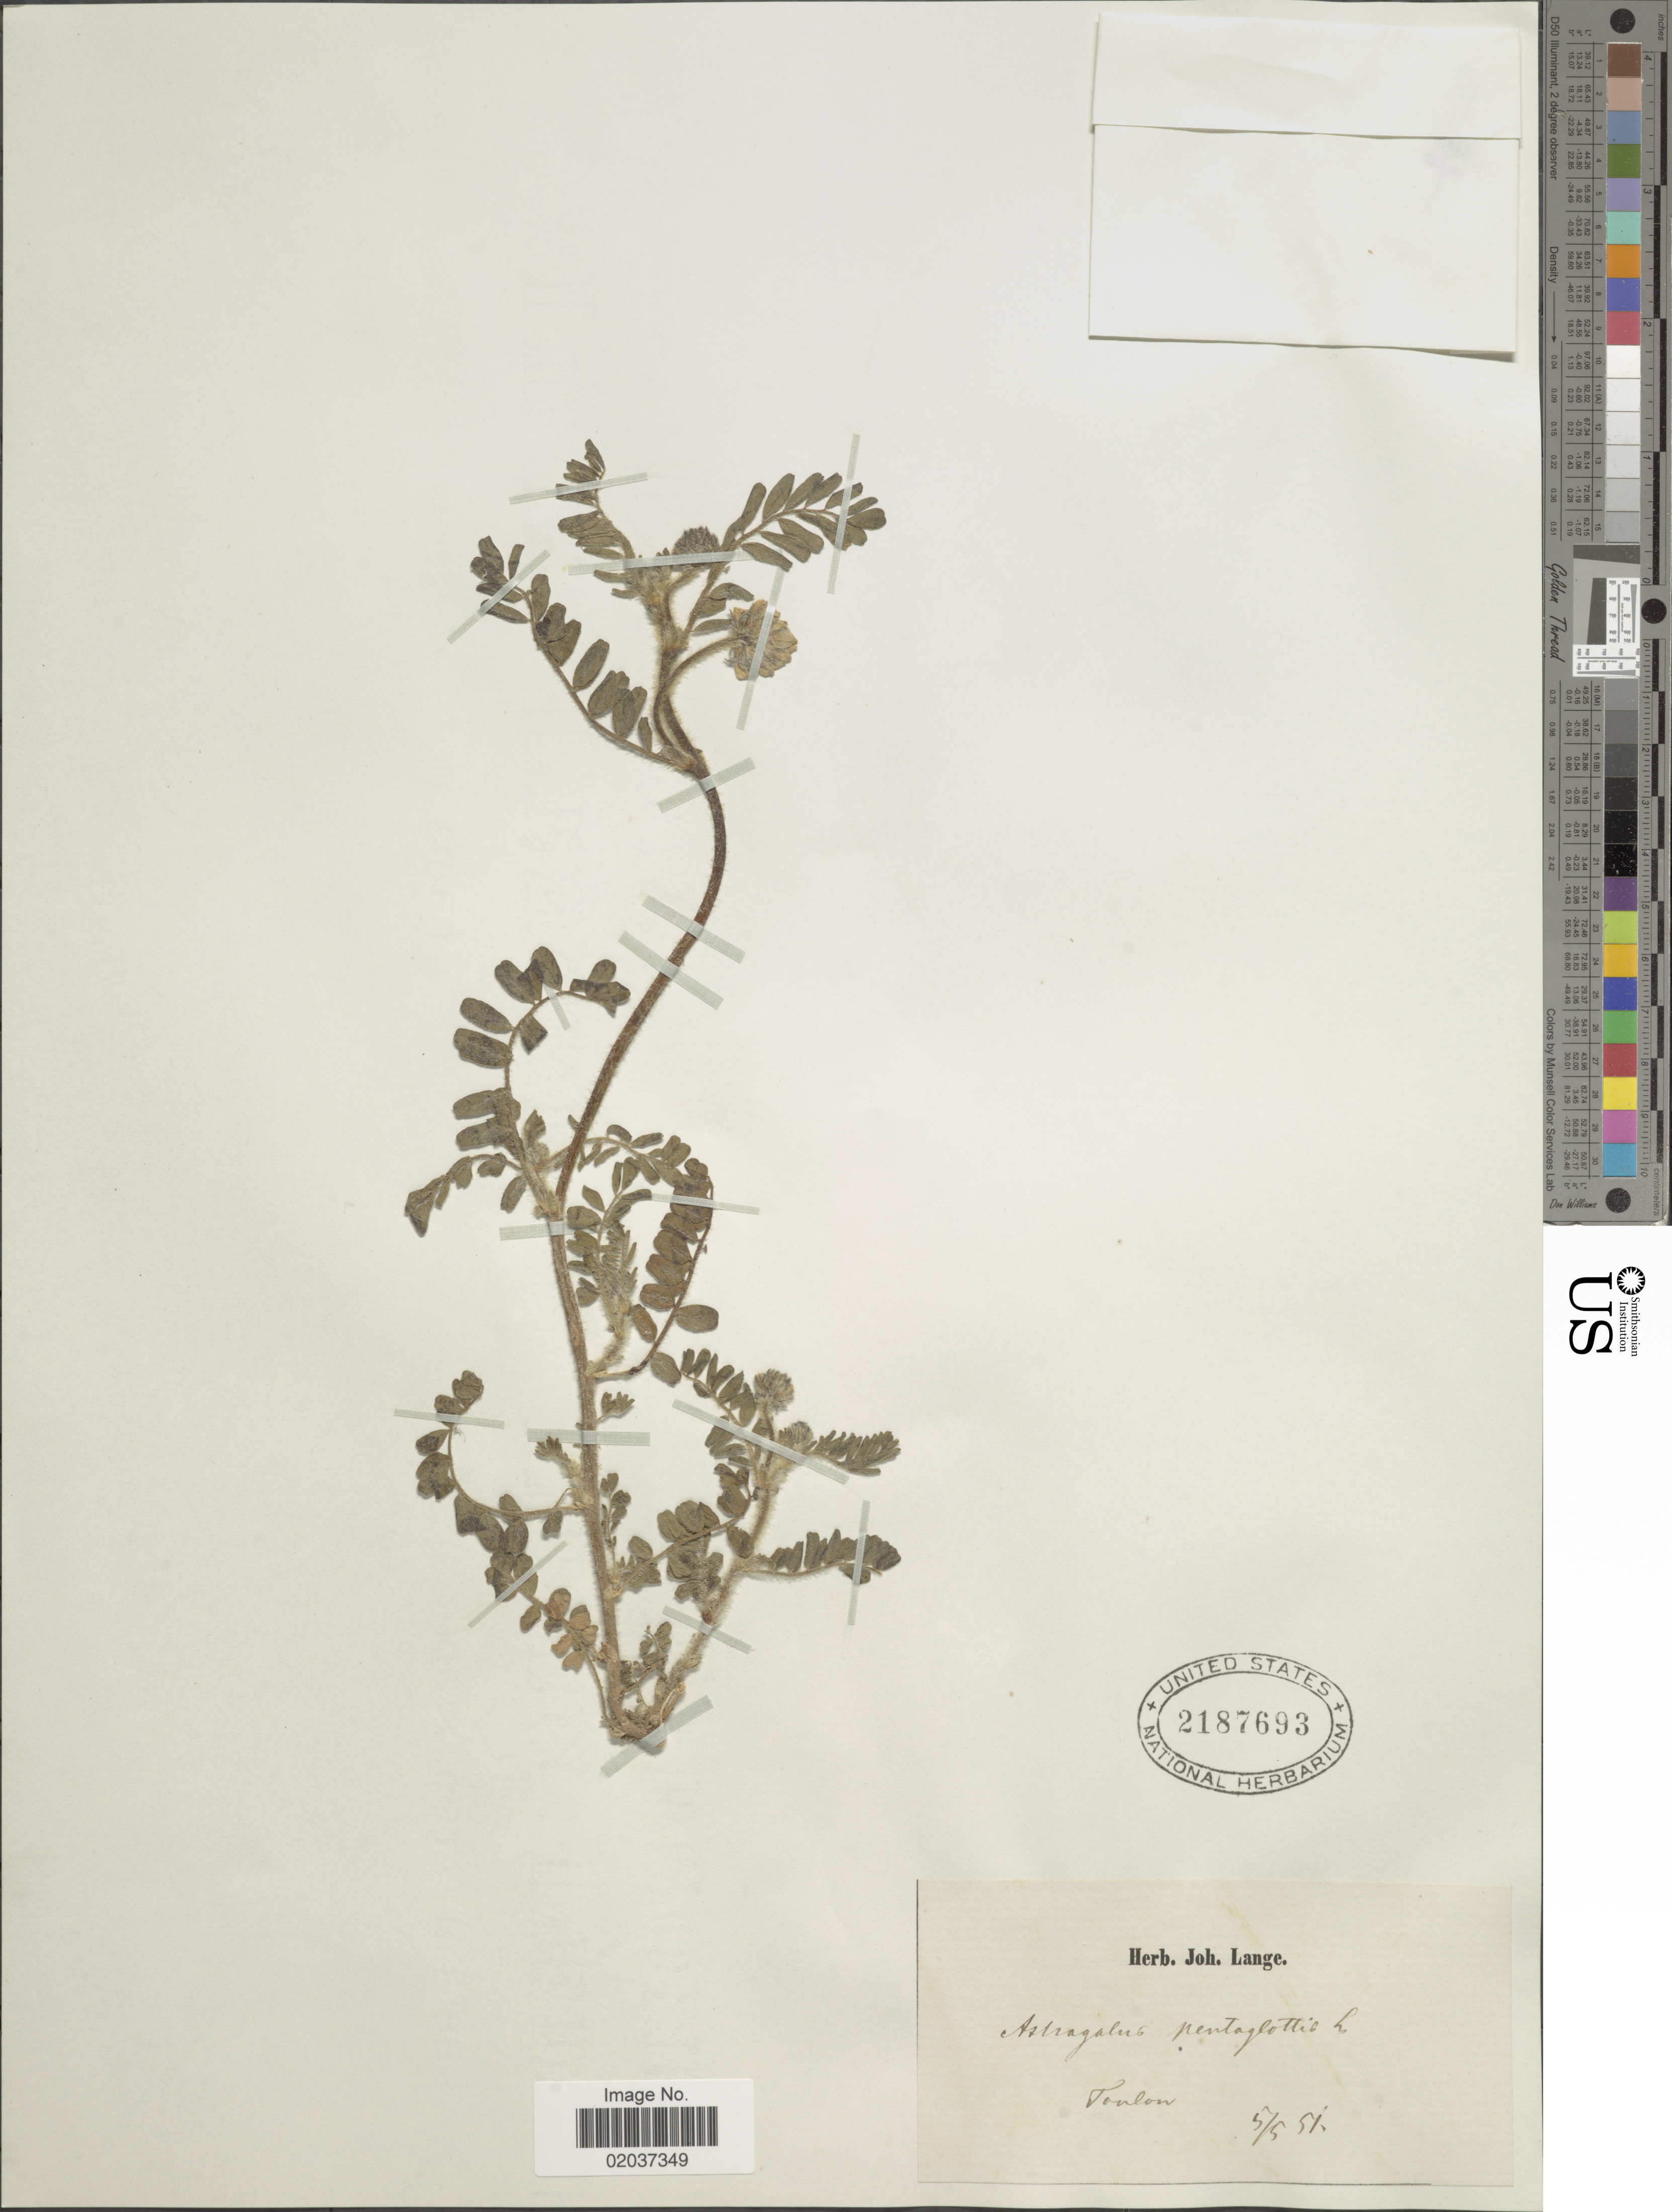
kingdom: Plantae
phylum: Tracheophyta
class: Magnoliopsida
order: Fabales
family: Fabaceae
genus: Astragalus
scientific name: Astragalus pentaglottis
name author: L.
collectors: ex herb. Joh. Lange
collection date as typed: Transcribed d/m/y: 5/5/51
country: France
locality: Toulon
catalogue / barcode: US 2187693